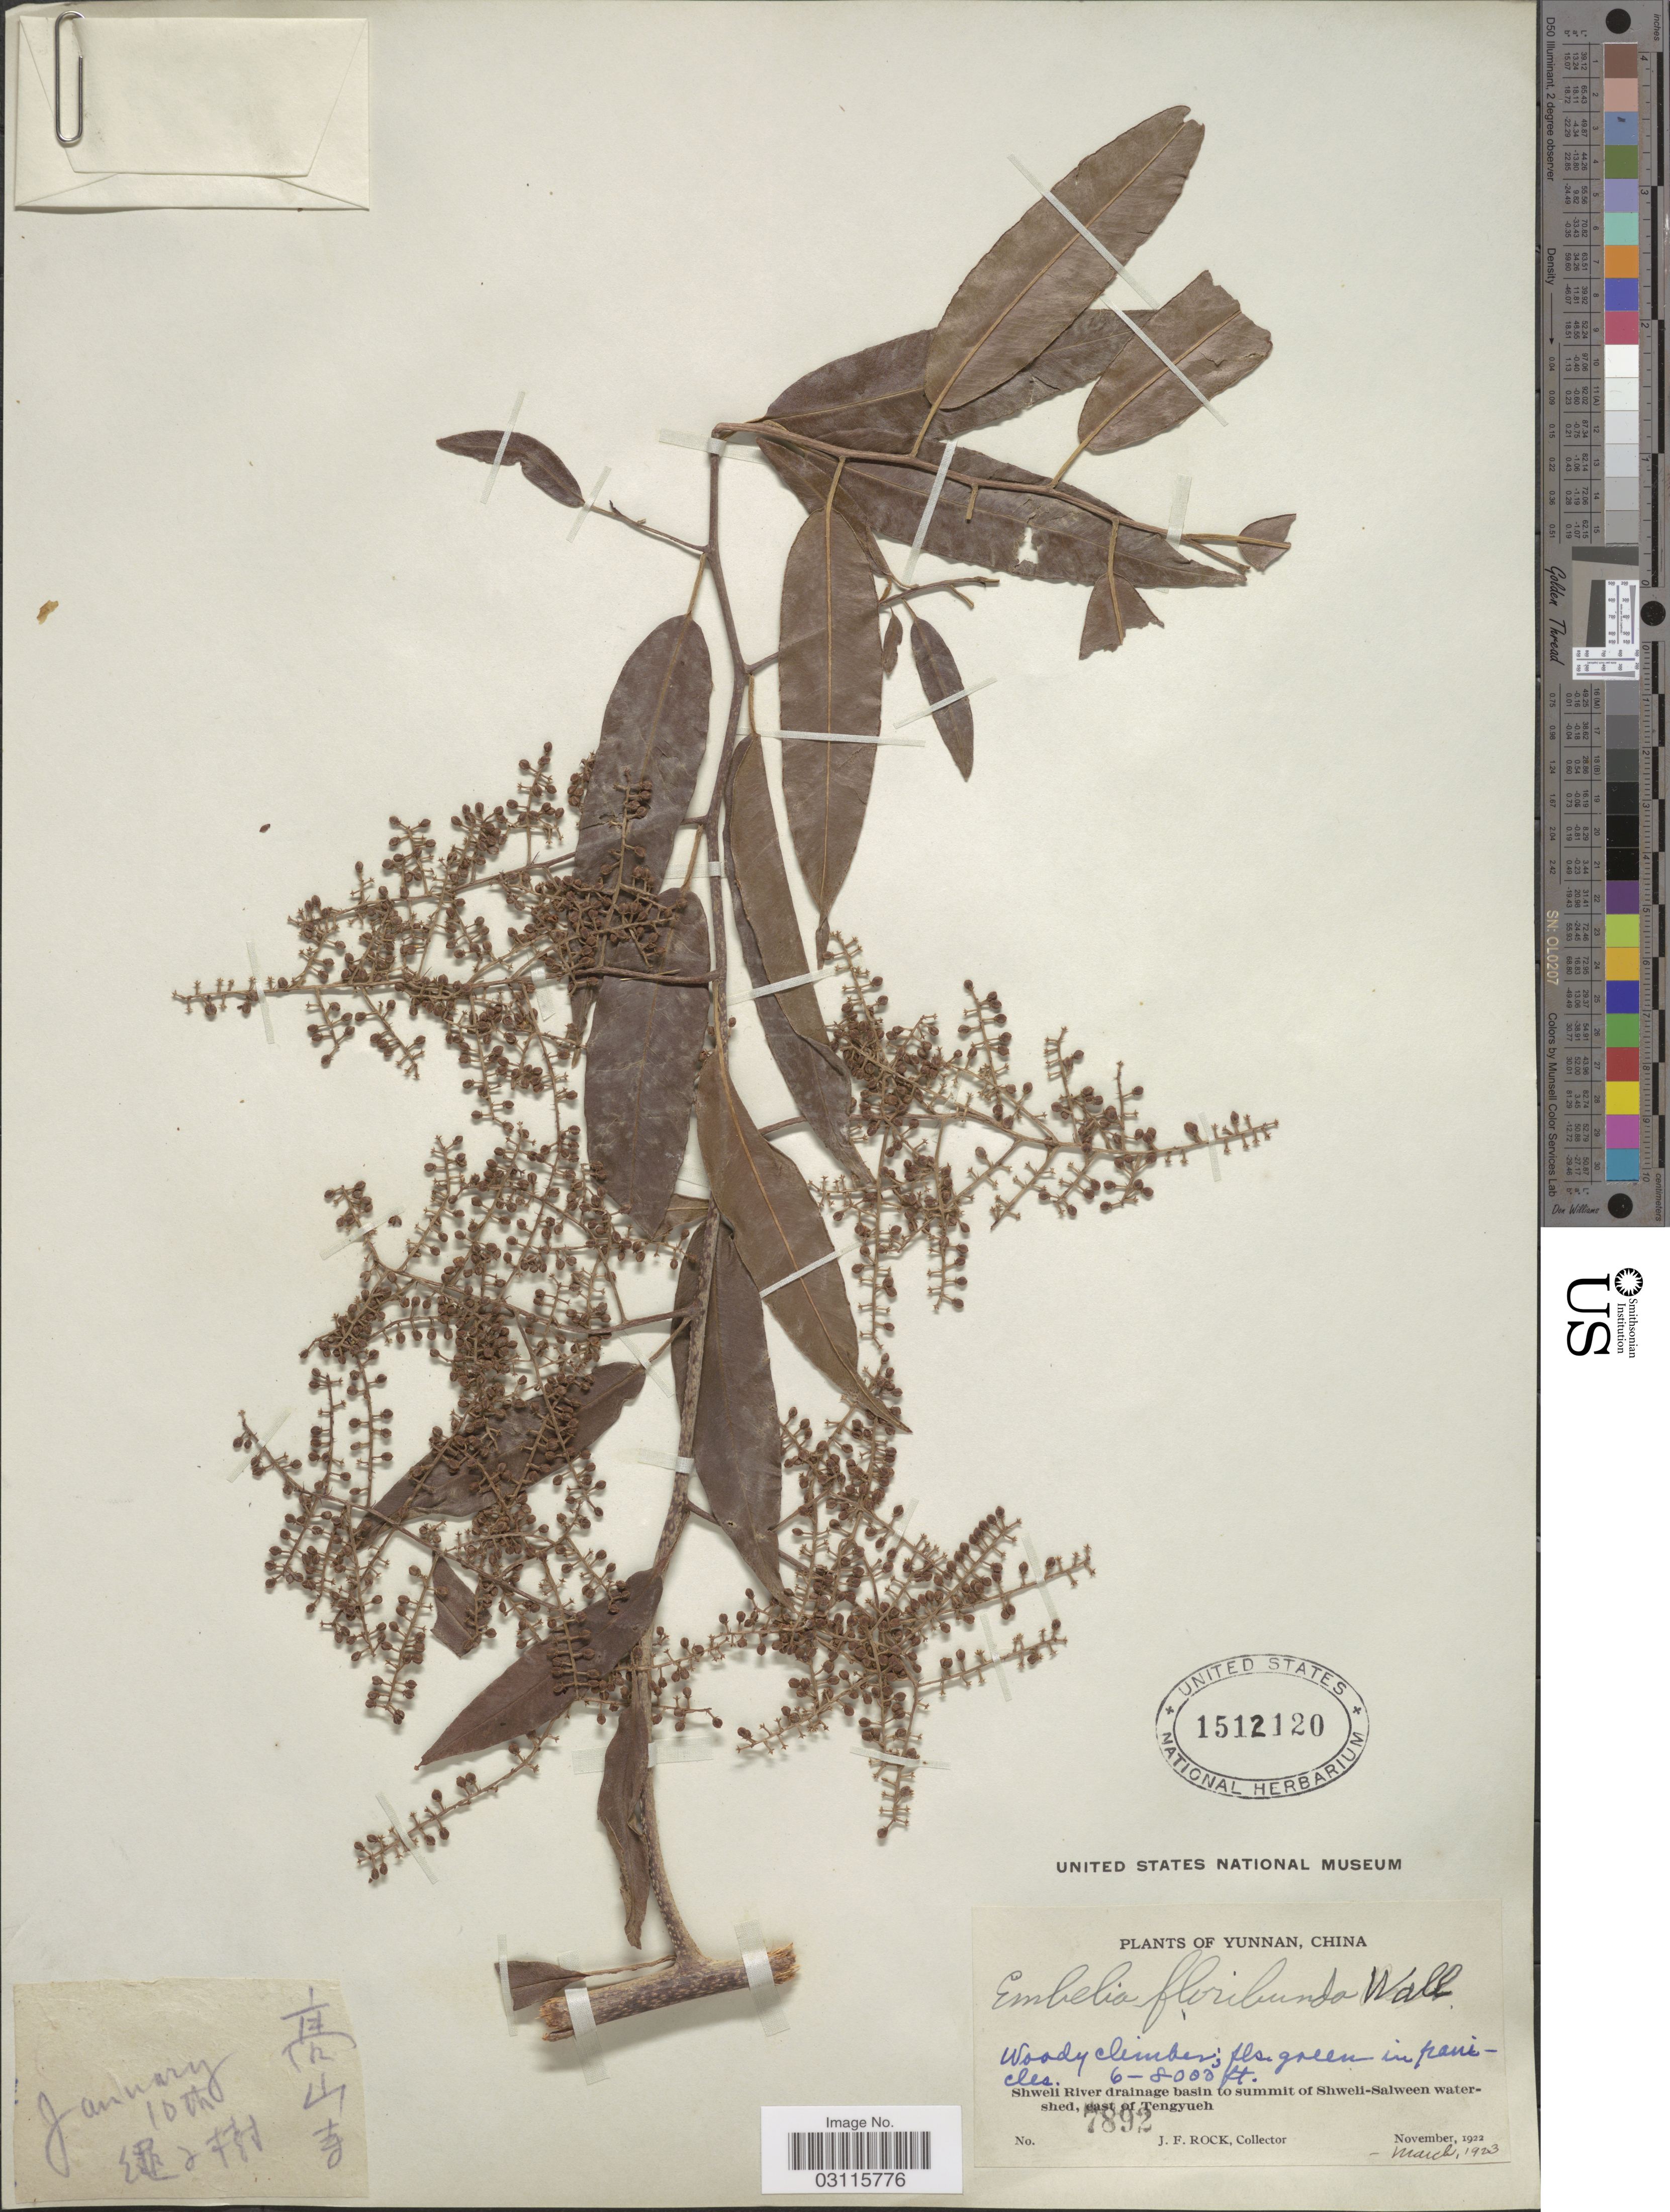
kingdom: Plantae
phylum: Tracheophyta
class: Magnoliopsida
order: Ericales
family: Primulaceae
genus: Embelia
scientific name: Embelia floribunda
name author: Wall.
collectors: J. Rock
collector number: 7892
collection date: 1922-11/1923-03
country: China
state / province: Yunnan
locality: Shweli River drainage basin to summit of Shweli-Salween watershed east of Tengyueh.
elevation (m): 1829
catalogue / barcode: US 1512120